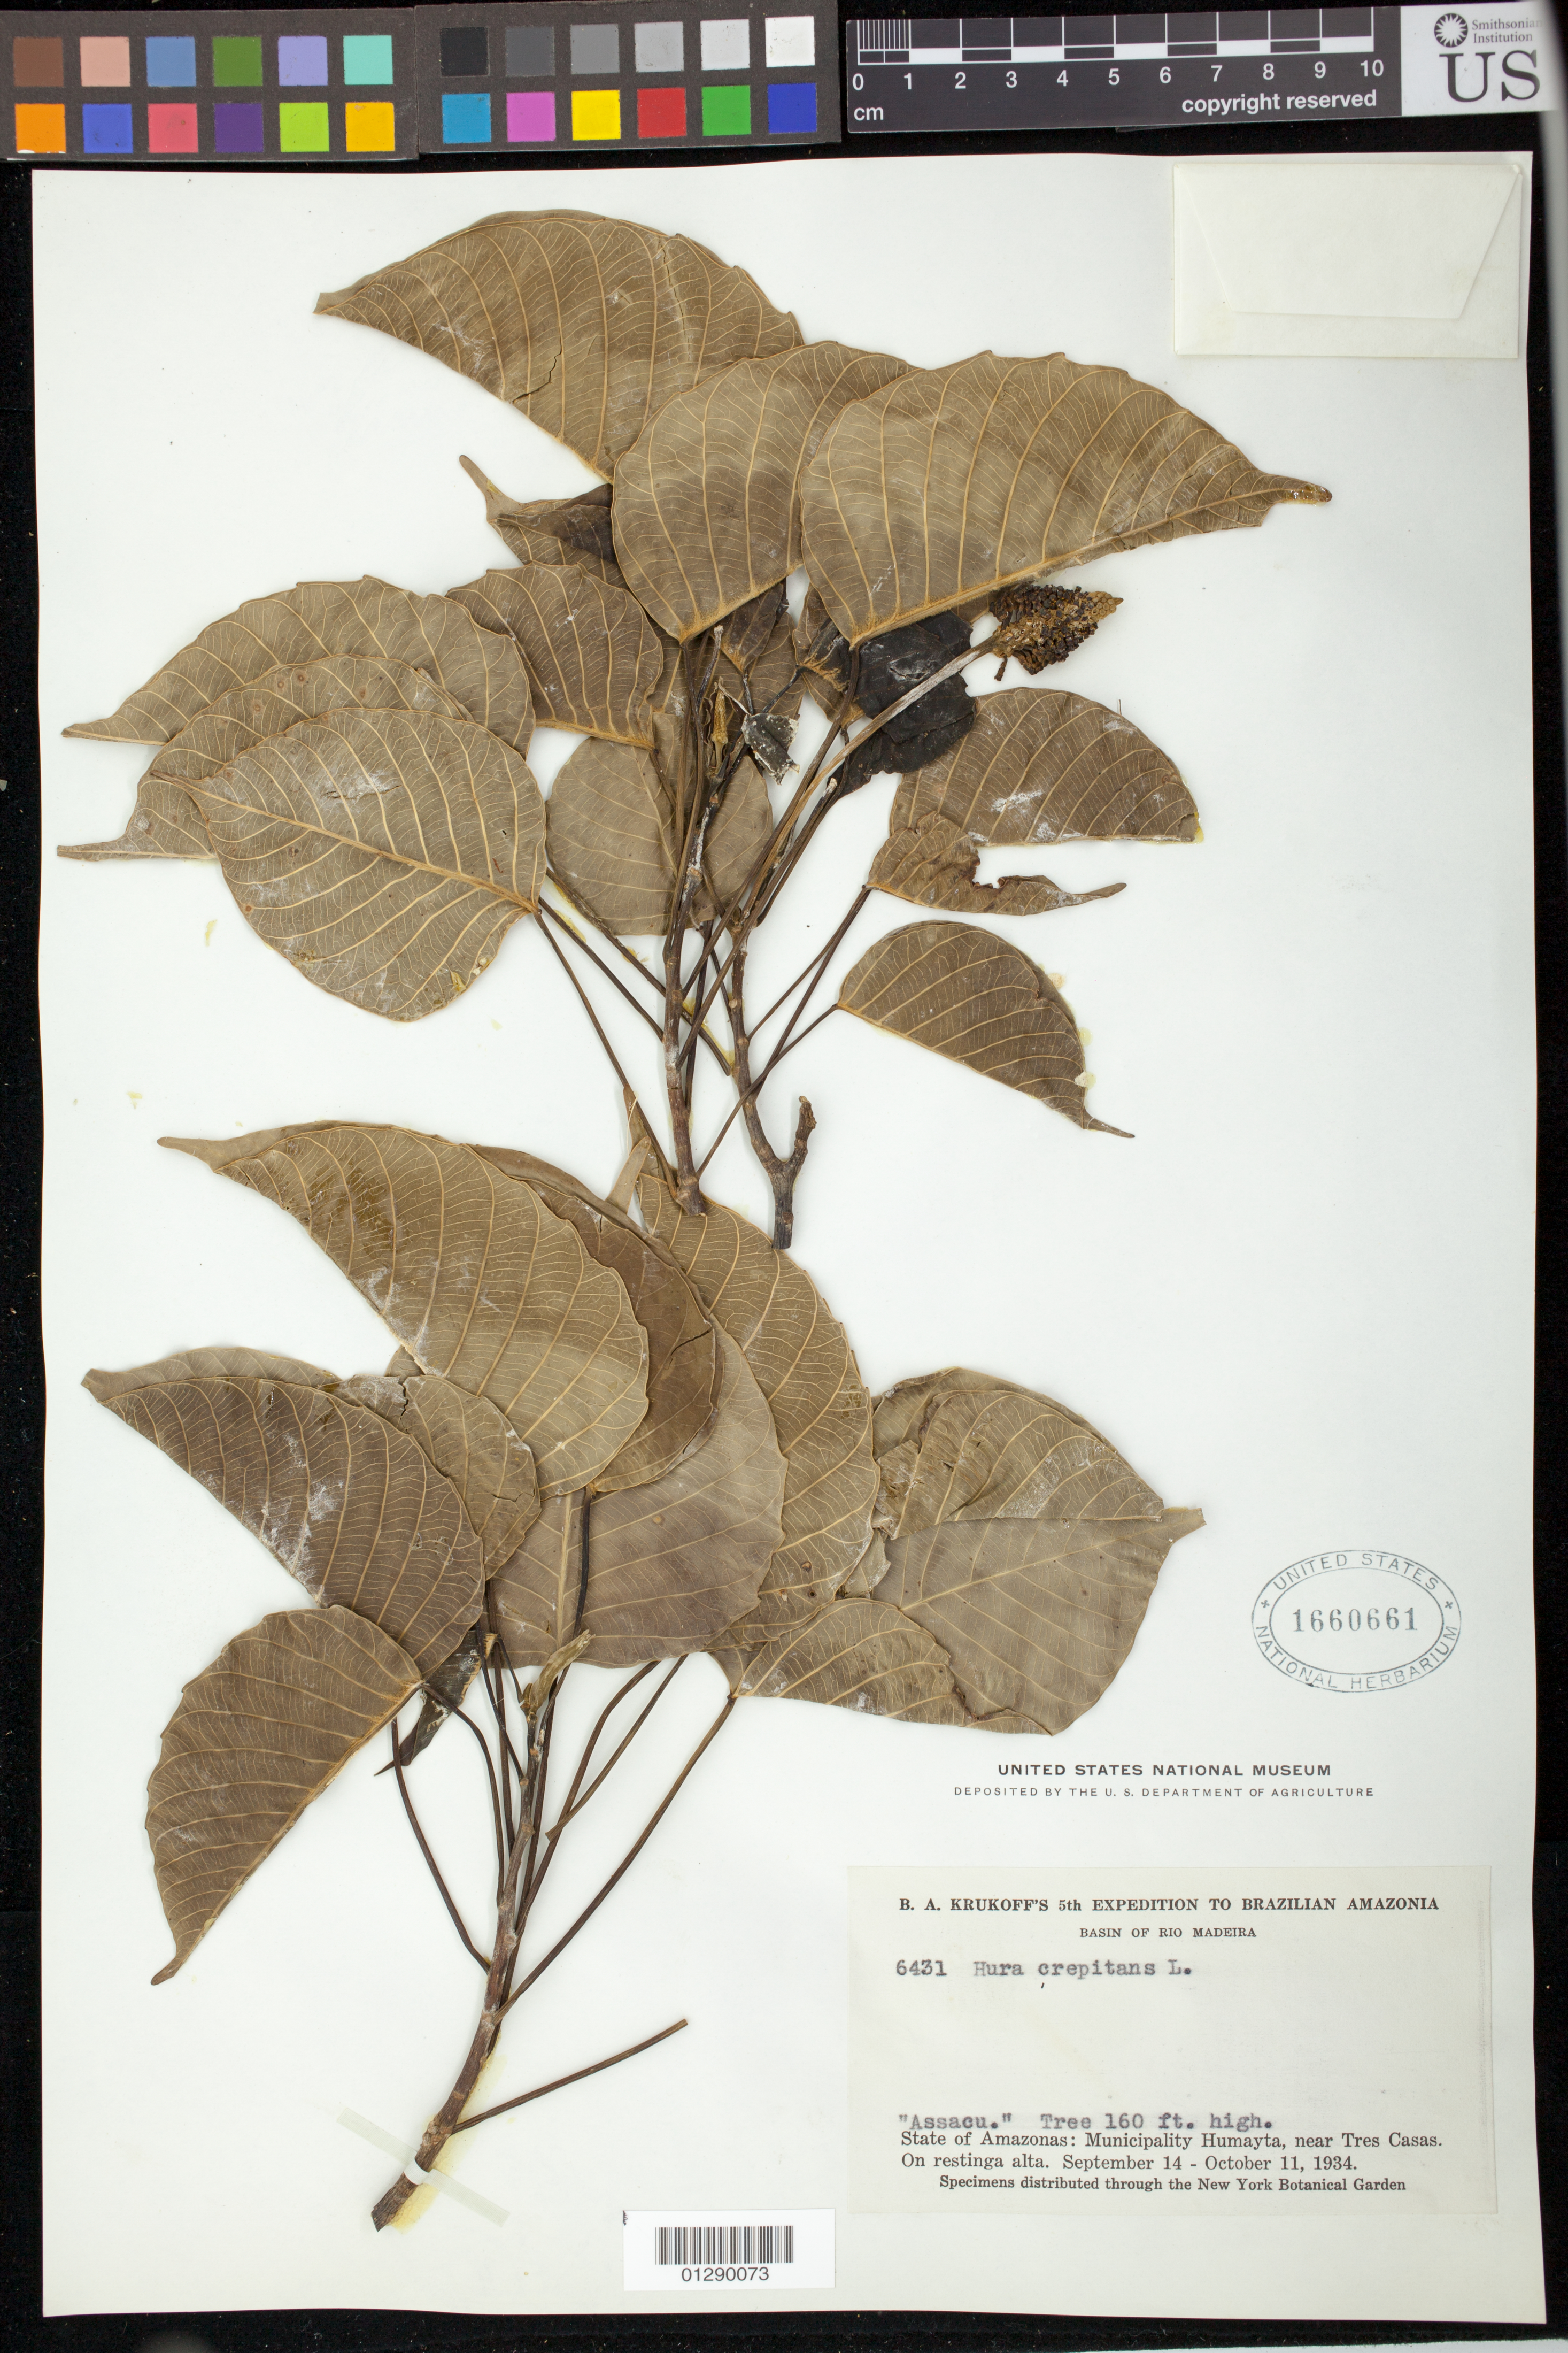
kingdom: Plantae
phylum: Tracheophyta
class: Magnoliopsida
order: Malpighiales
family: Euphorbiaceae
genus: Hura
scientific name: Hura crepitans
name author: L.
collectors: B. A. Krukoff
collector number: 6431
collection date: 1934-09-14/1934-10-11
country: Brazil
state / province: Amazonas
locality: Municipality Humayata, near Tres Casas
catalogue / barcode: US 1660661